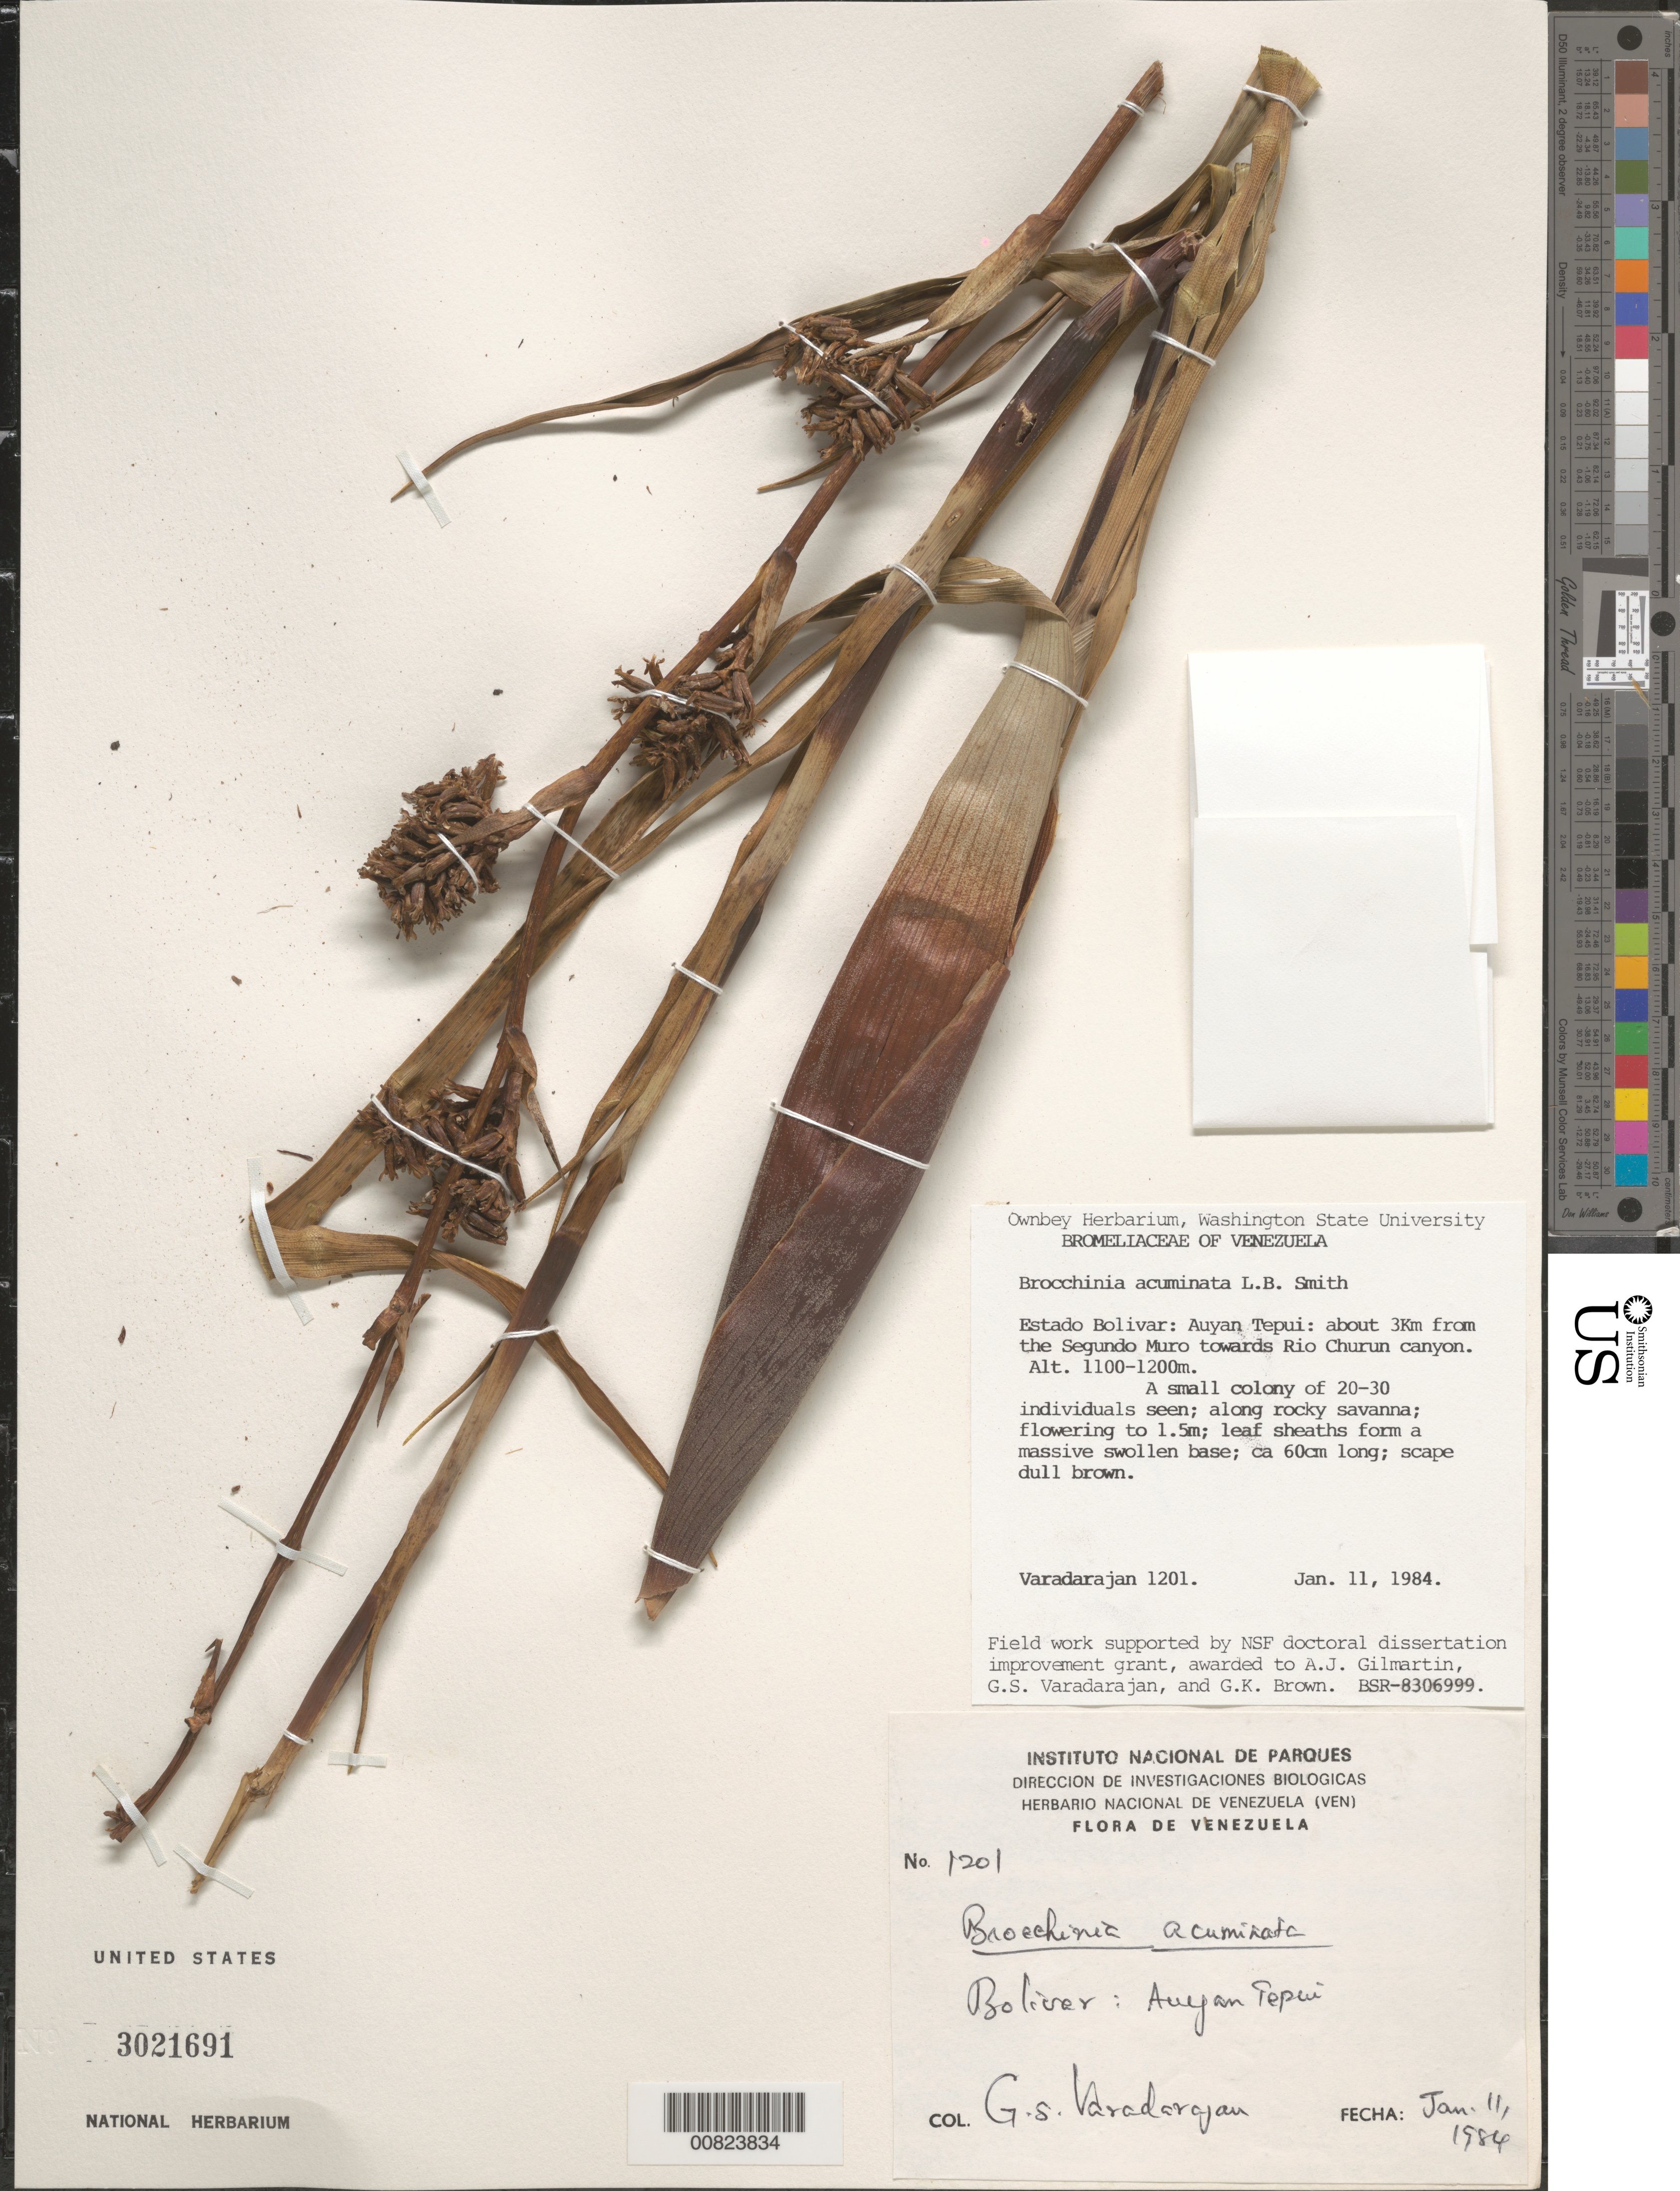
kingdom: Plantae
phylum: Tracheophyta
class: Liliopsida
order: Poales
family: Bromeliaceae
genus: Brocchinia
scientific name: Brocchinia acuminata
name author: L.B. Sm.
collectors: G. S. Varadarajan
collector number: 1201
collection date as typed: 11-Jan-84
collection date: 1984-01-11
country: Venezuela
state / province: Bolívar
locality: Auyan-tepuí, about 35km from the Segundo Muro towards Río Churún canyon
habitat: Rocky savanna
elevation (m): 1100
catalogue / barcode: US 3021691